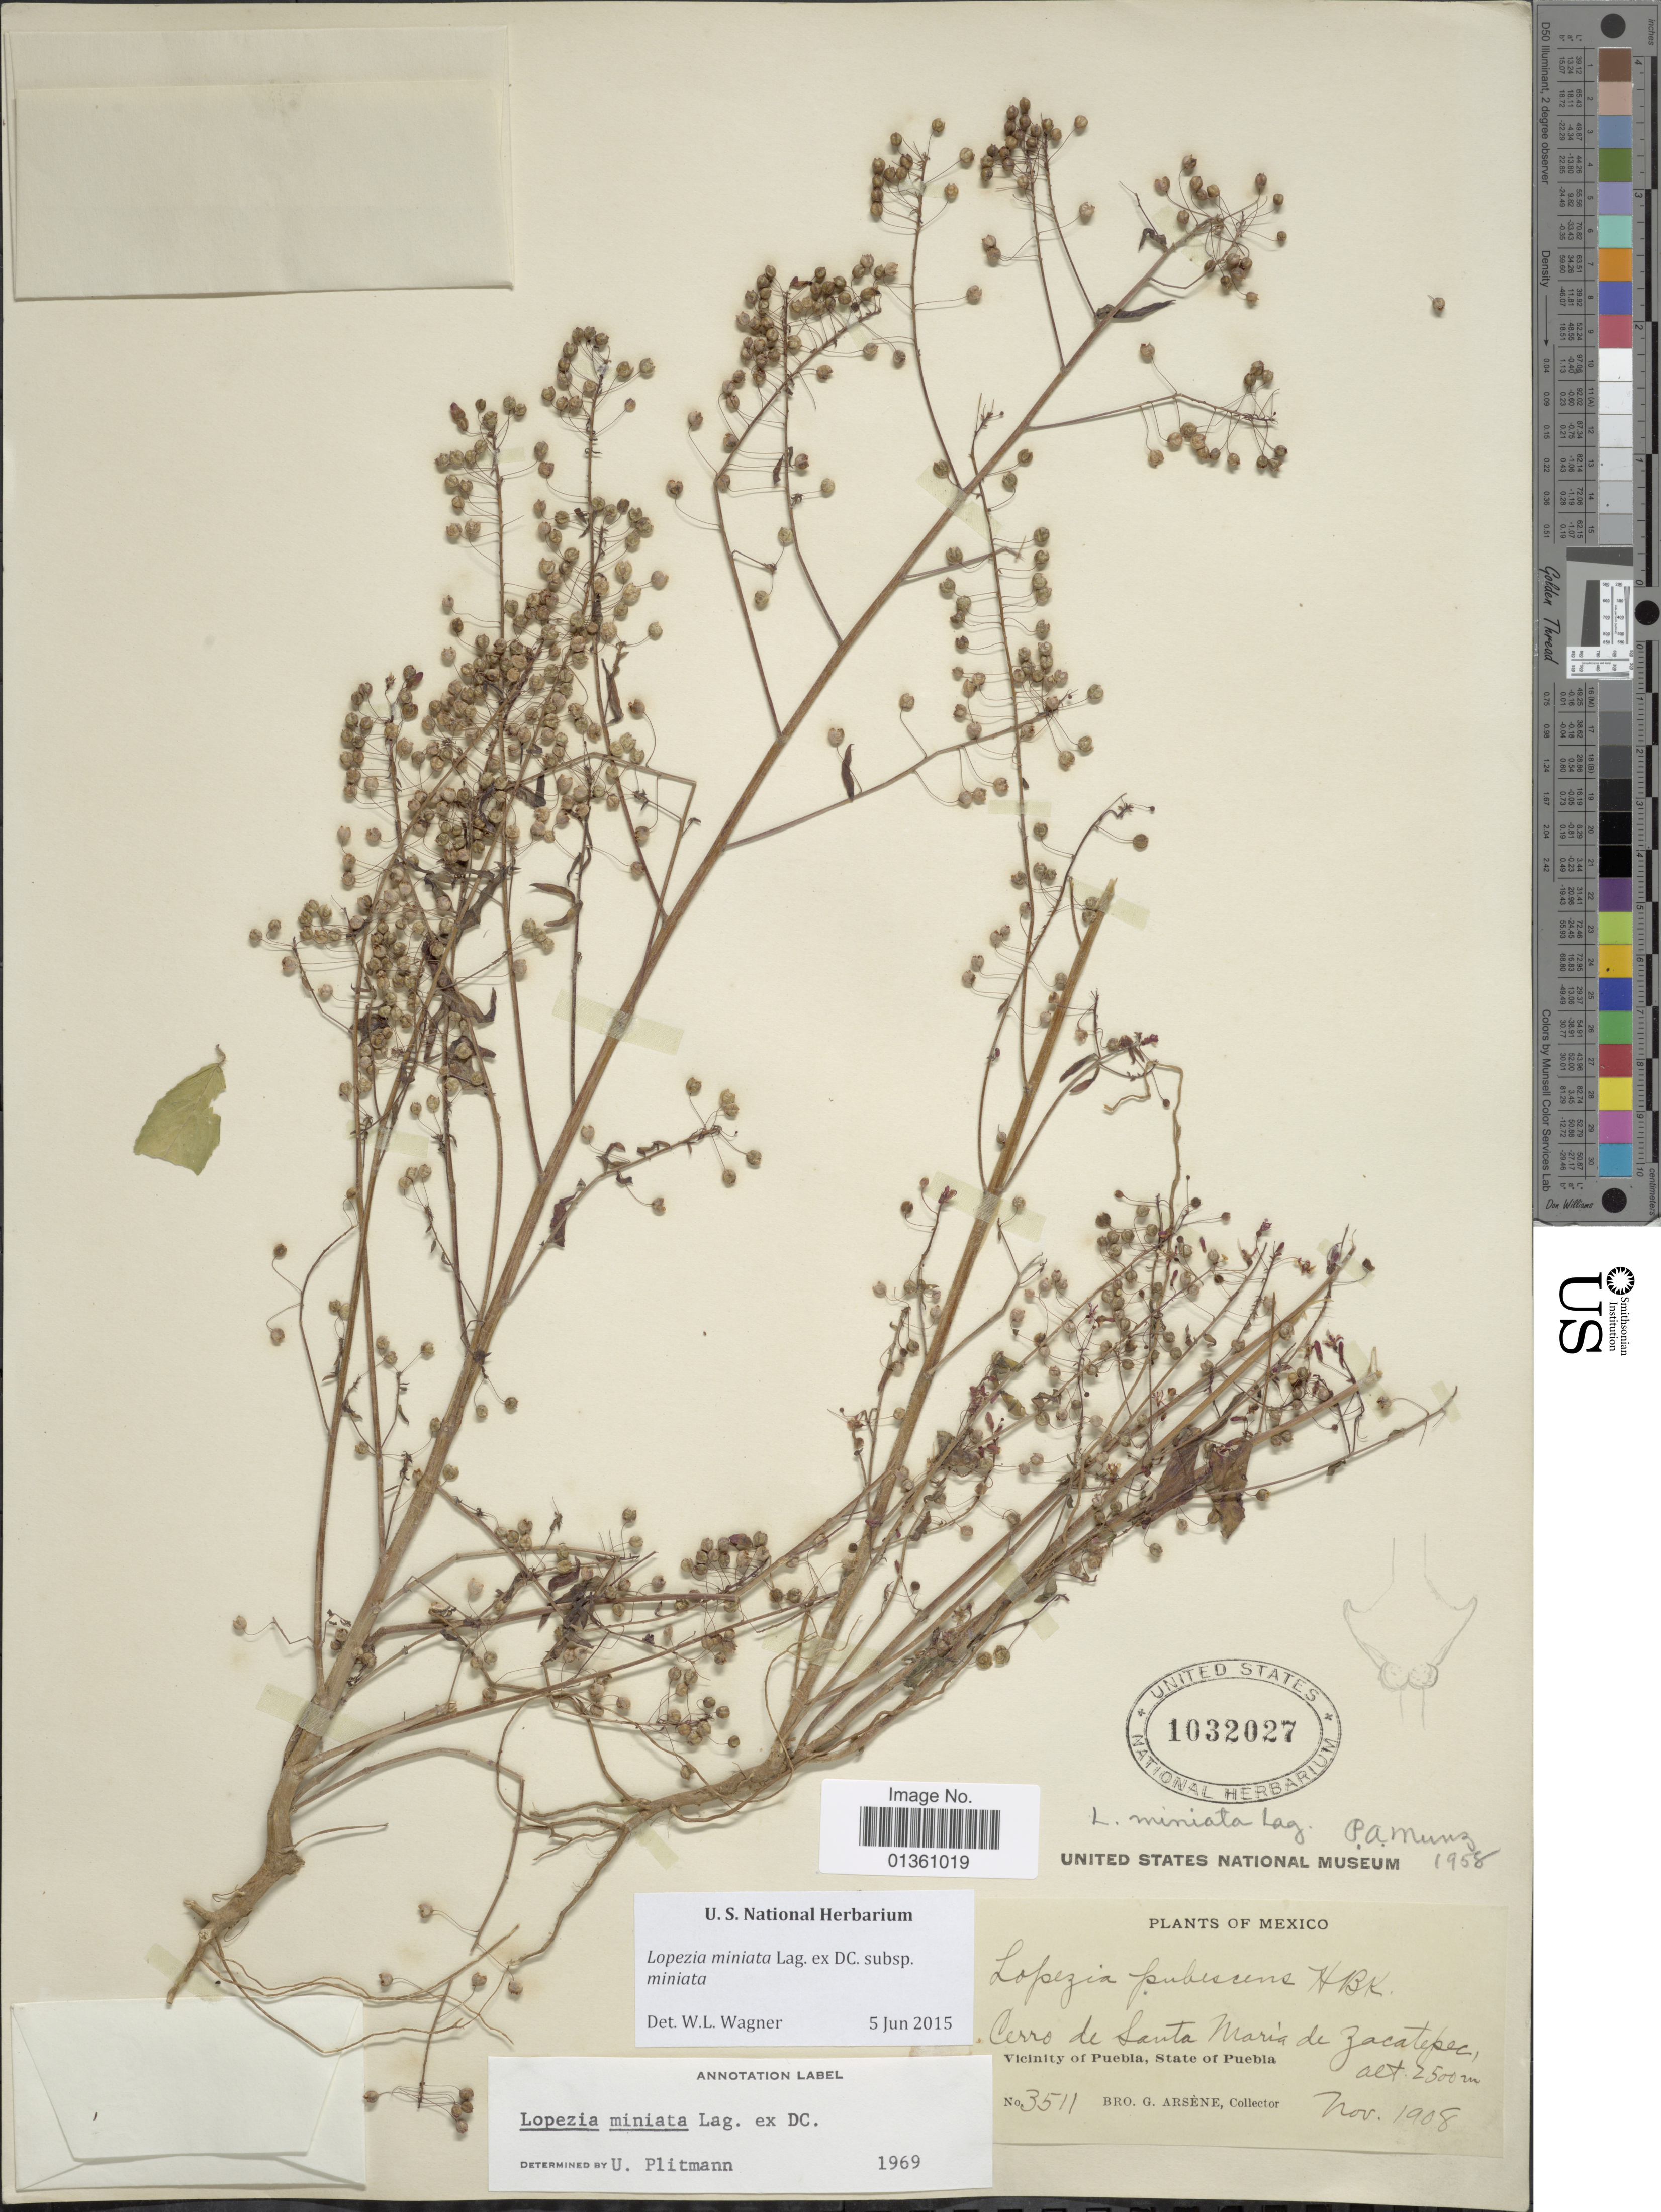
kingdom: Plantae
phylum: Tracheophyta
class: Magnoliopsida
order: Myrtales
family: Onagraceae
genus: Lopezia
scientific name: Lopezia miniata subsp. miniata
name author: Lag. ex DC.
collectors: Bro. G. Arsène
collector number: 3511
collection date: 1908-11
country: Mexico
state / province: Puebla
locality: Cerro de Santa Maria de Zacatepec.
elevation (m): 2500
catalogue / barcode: US 1032027